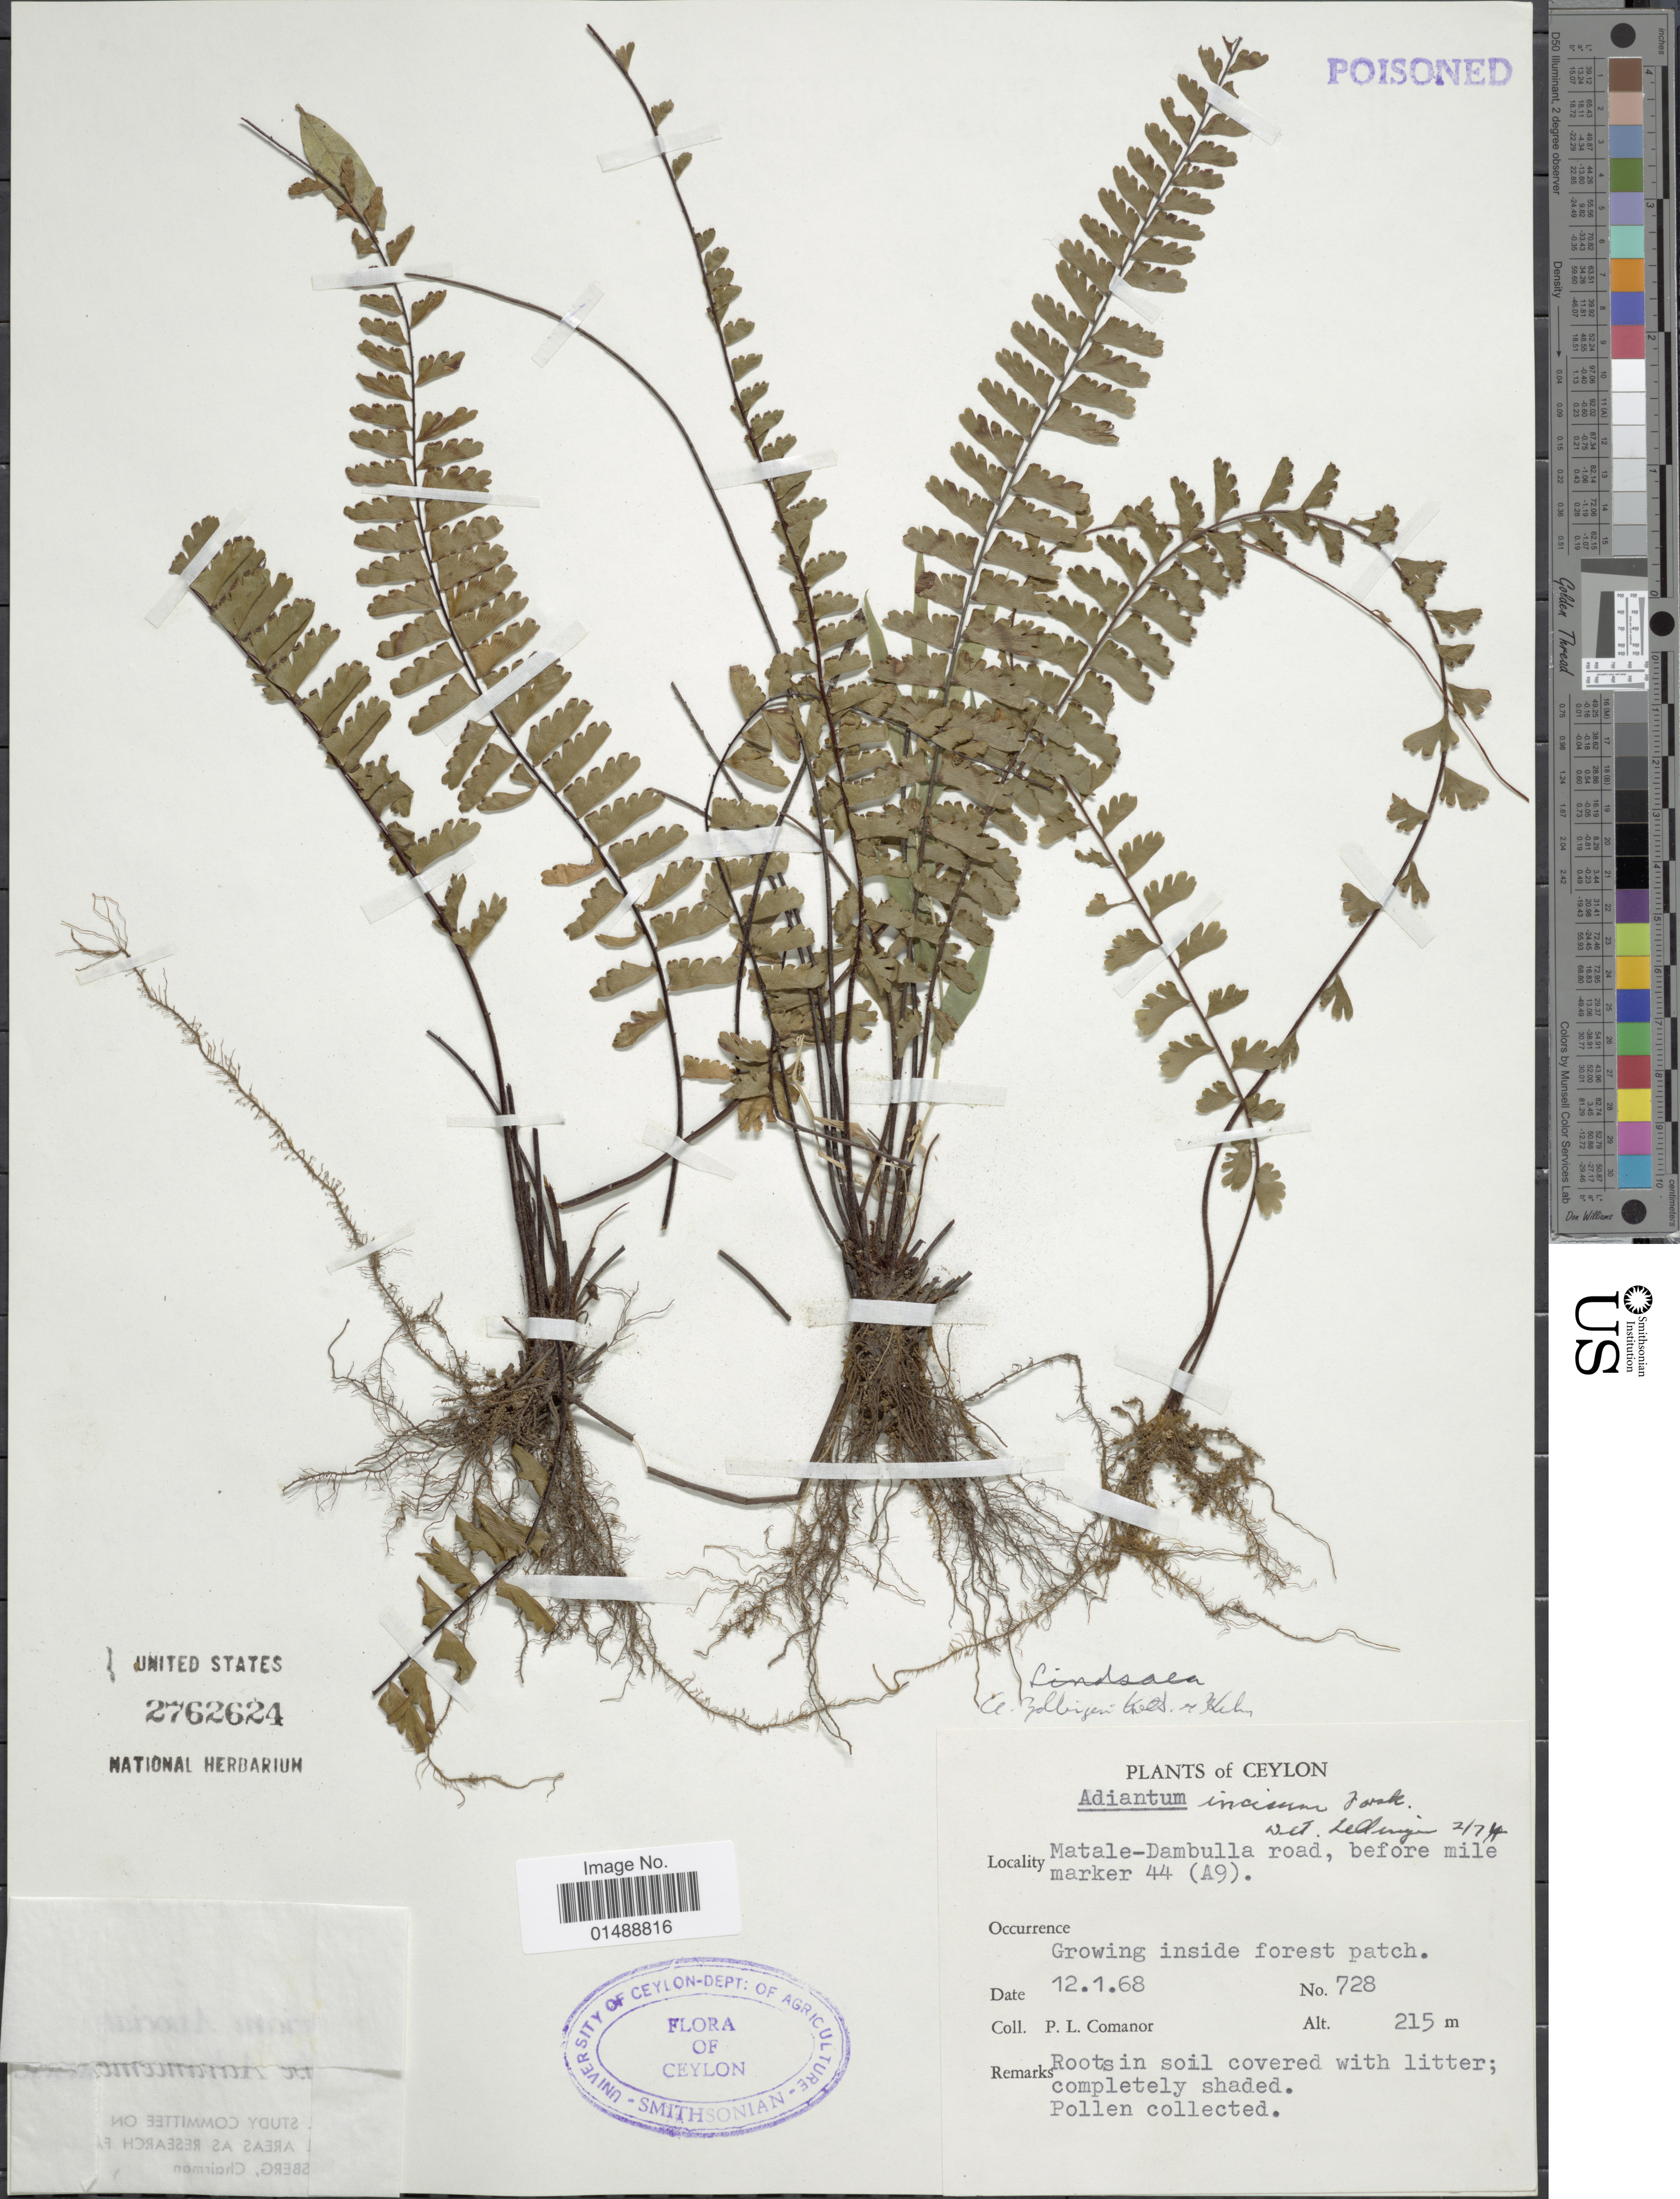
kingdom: Plantae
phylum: Tracheophyta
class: Polypodiopsida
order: Polypodiales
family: Pteridaceae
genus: Adiantum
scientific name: Adiantum zollingeri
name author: Mett. ex Kuhn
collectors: P. Comanor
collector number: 728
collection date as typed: Transcribed d/m/y: 12/1/68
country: Sri Lanka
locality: Ceylon, Matale-Dambulla road, before mile marker 44 (A9)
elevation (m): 215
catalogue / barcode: US 2762624